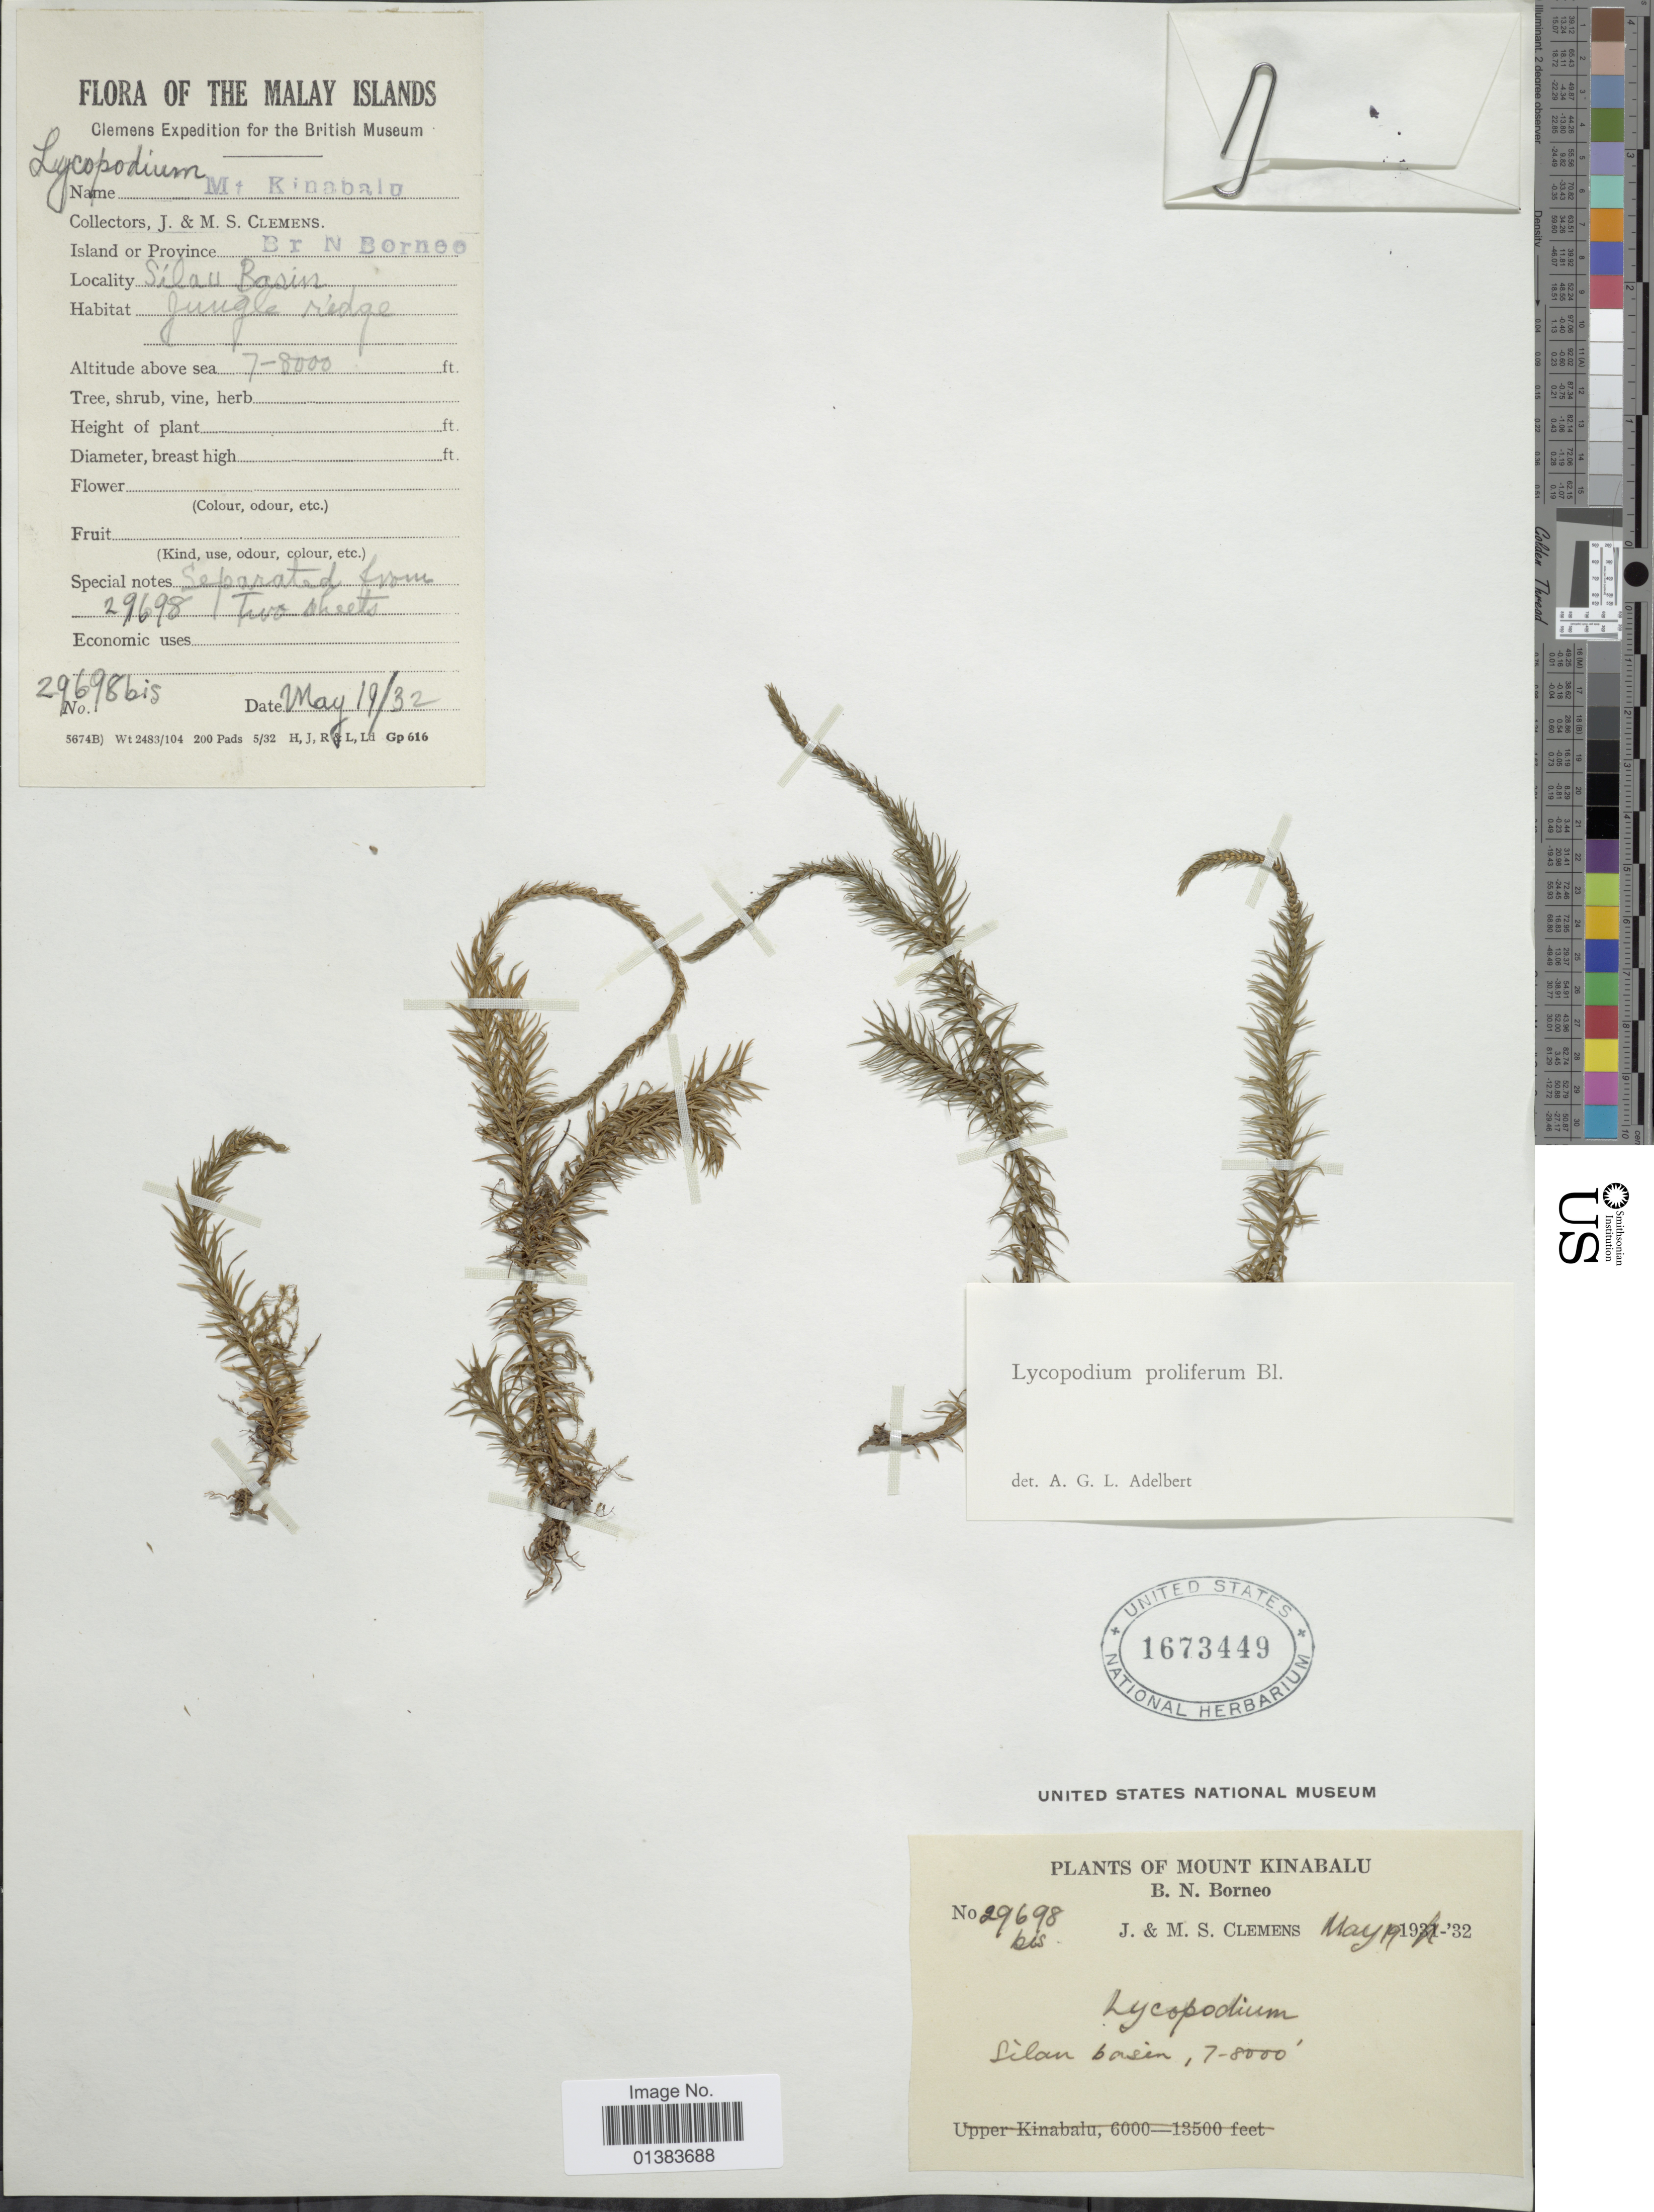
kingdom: Plantae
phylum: Tracheophyta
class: Lycopodiopsida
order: Lycopodiales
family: Lycopodiaceae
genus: Phlegmariurus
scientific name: Phlegmariurus proliferus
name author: (Blume) A. R. Field & Bostock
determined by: Field, A. R.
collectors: J. Clemens & M. S. Clemens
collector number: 29698bis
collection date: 1932-05-19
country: Malaysia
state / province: Sabah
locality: Mount Kinabalu, B. N. Borneo, Silan basin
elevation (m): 7000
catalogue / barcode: US 1673449